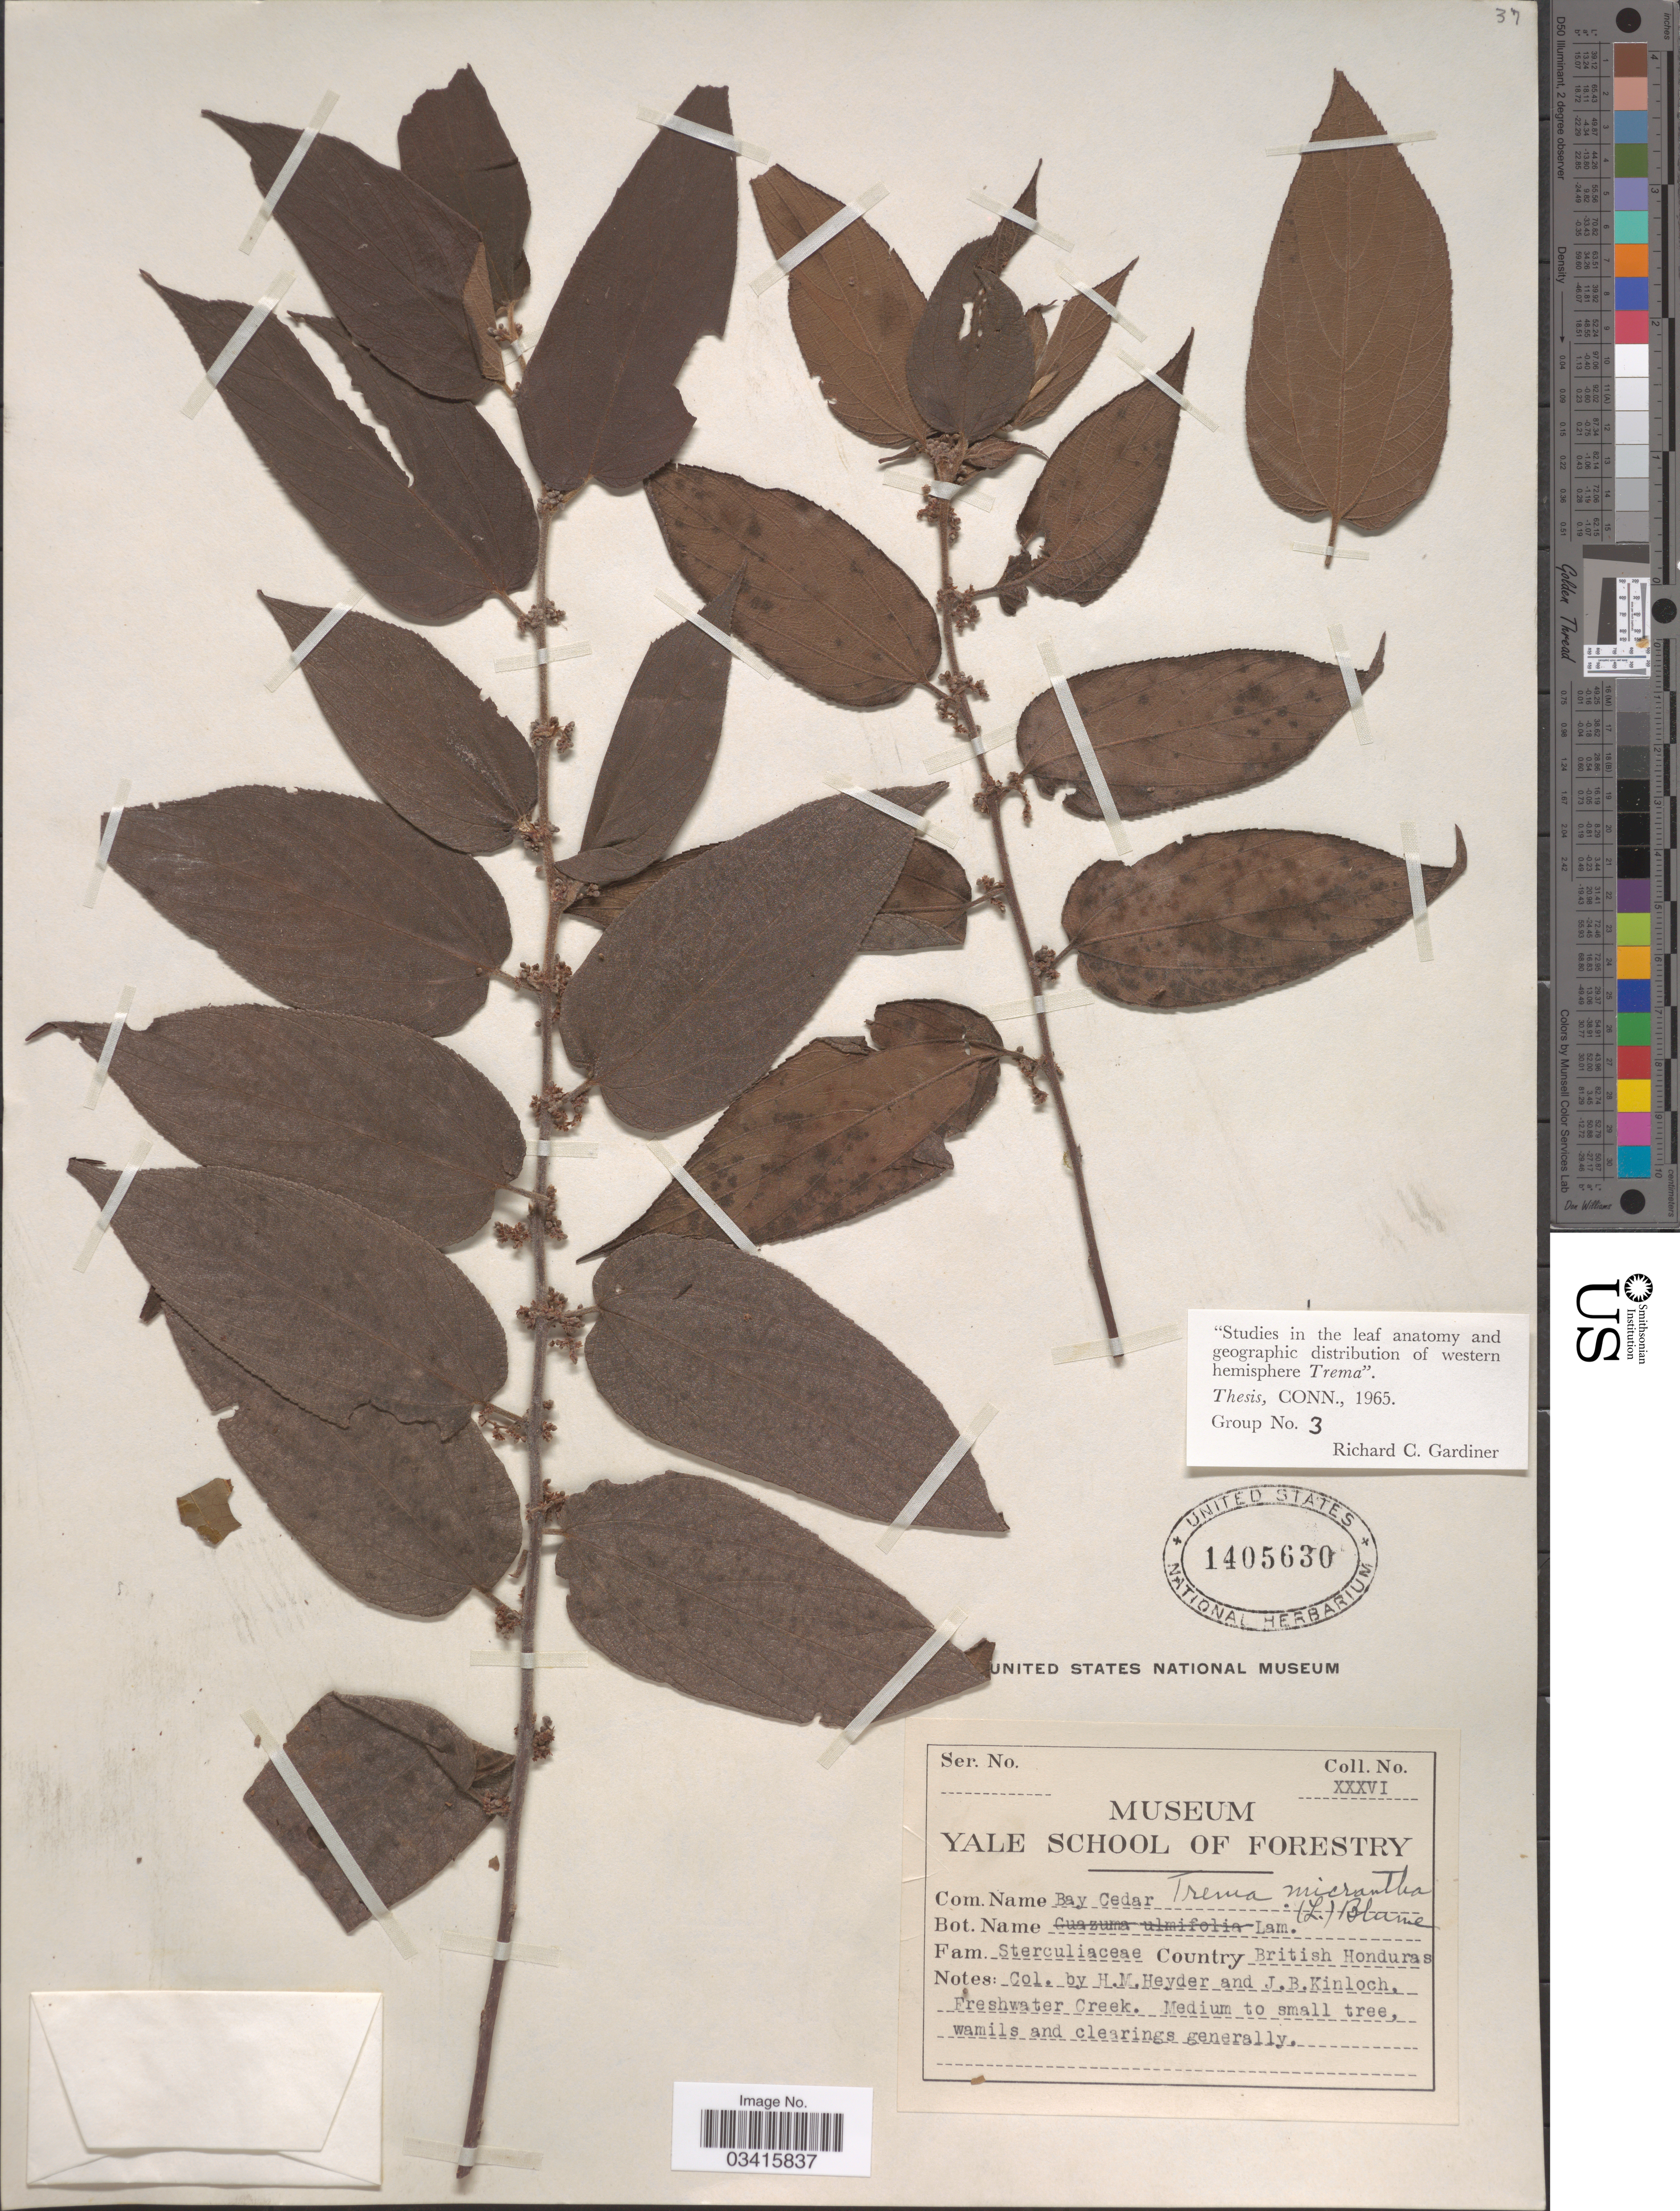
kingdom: Plantae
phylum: Tracheophyta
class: Magnoliopsida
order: Rosales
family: Cannabaceae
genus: Trema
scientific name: Trema micranthum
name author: (L.) Blume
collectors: H. Heyder & J. Kinloch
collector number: XXXVI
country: Belize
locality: British Honduras. Freshwater Creek.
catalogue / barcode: US 1405630